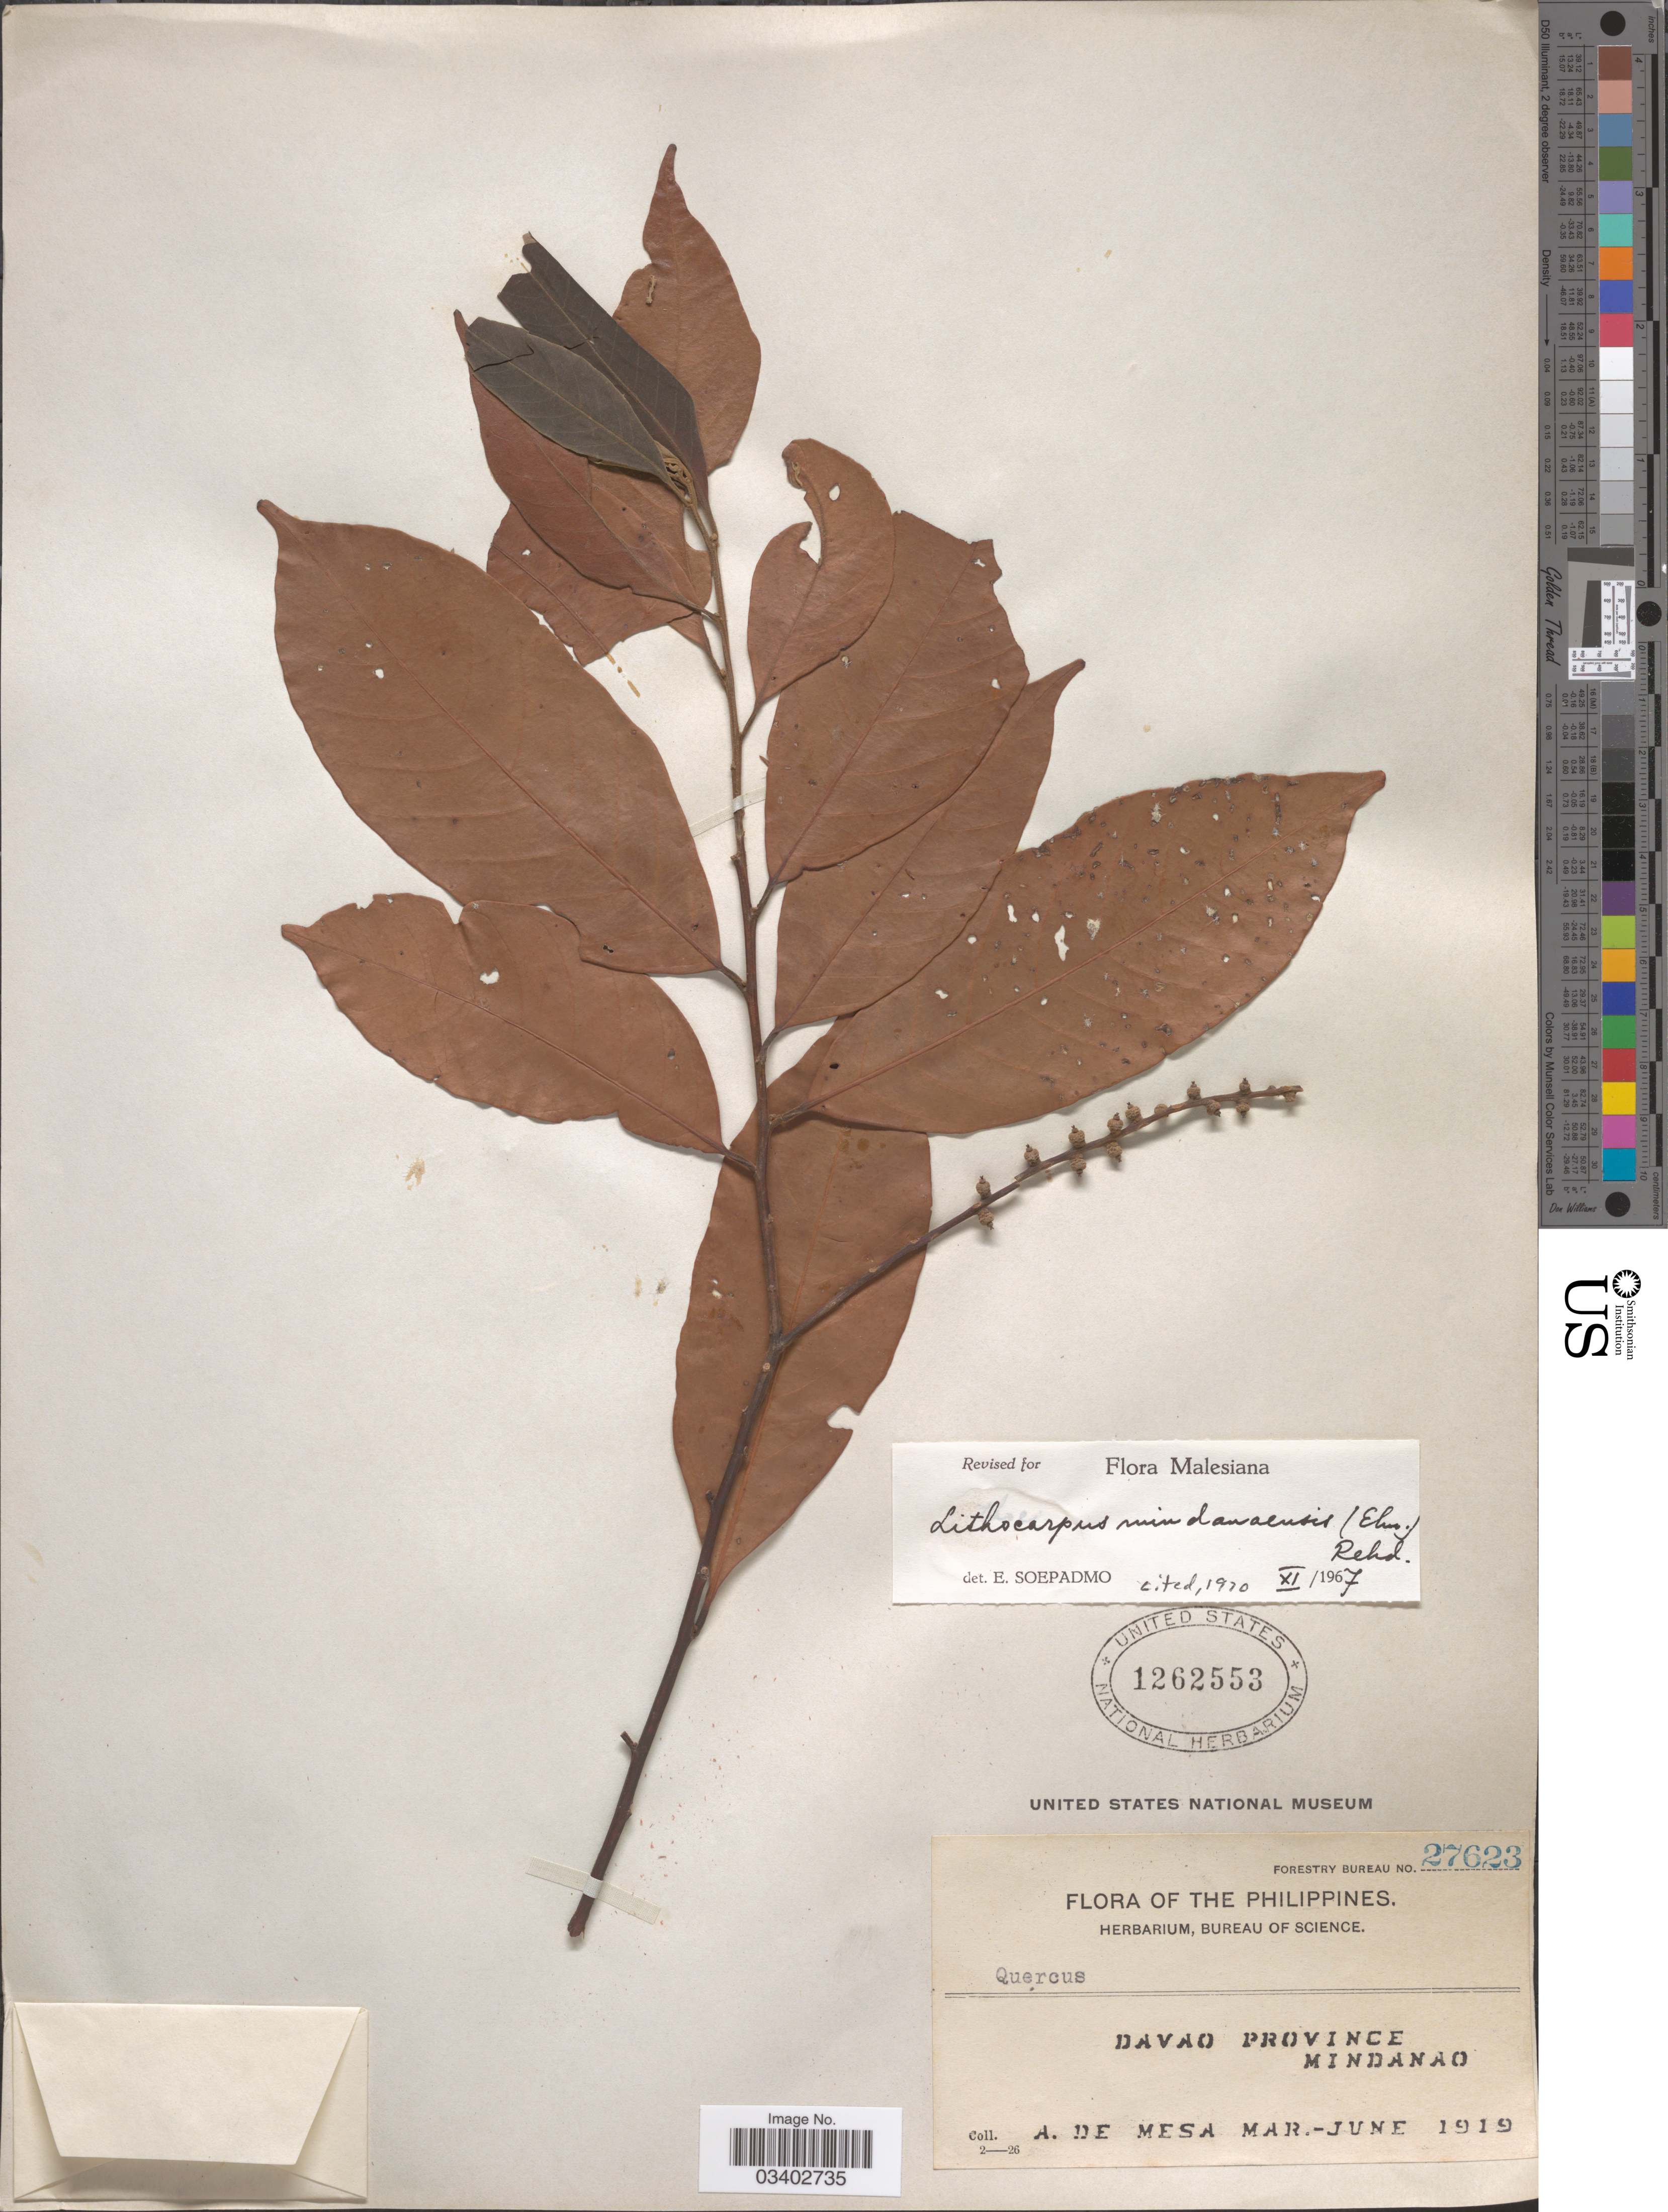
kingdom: Plantae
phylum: Tracheophyta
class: Magnoliopsida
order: Fagales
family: Fagaceae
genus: Lithocarpus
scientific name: Lithocarpus mindanaensis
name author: (Elmer) Rehder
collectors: A. De Mesa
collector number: Forestry Bureau 27623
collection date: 1919-03/1919-06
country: Philippines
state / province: Davao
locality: Mindanao.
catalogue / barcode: US 1262553